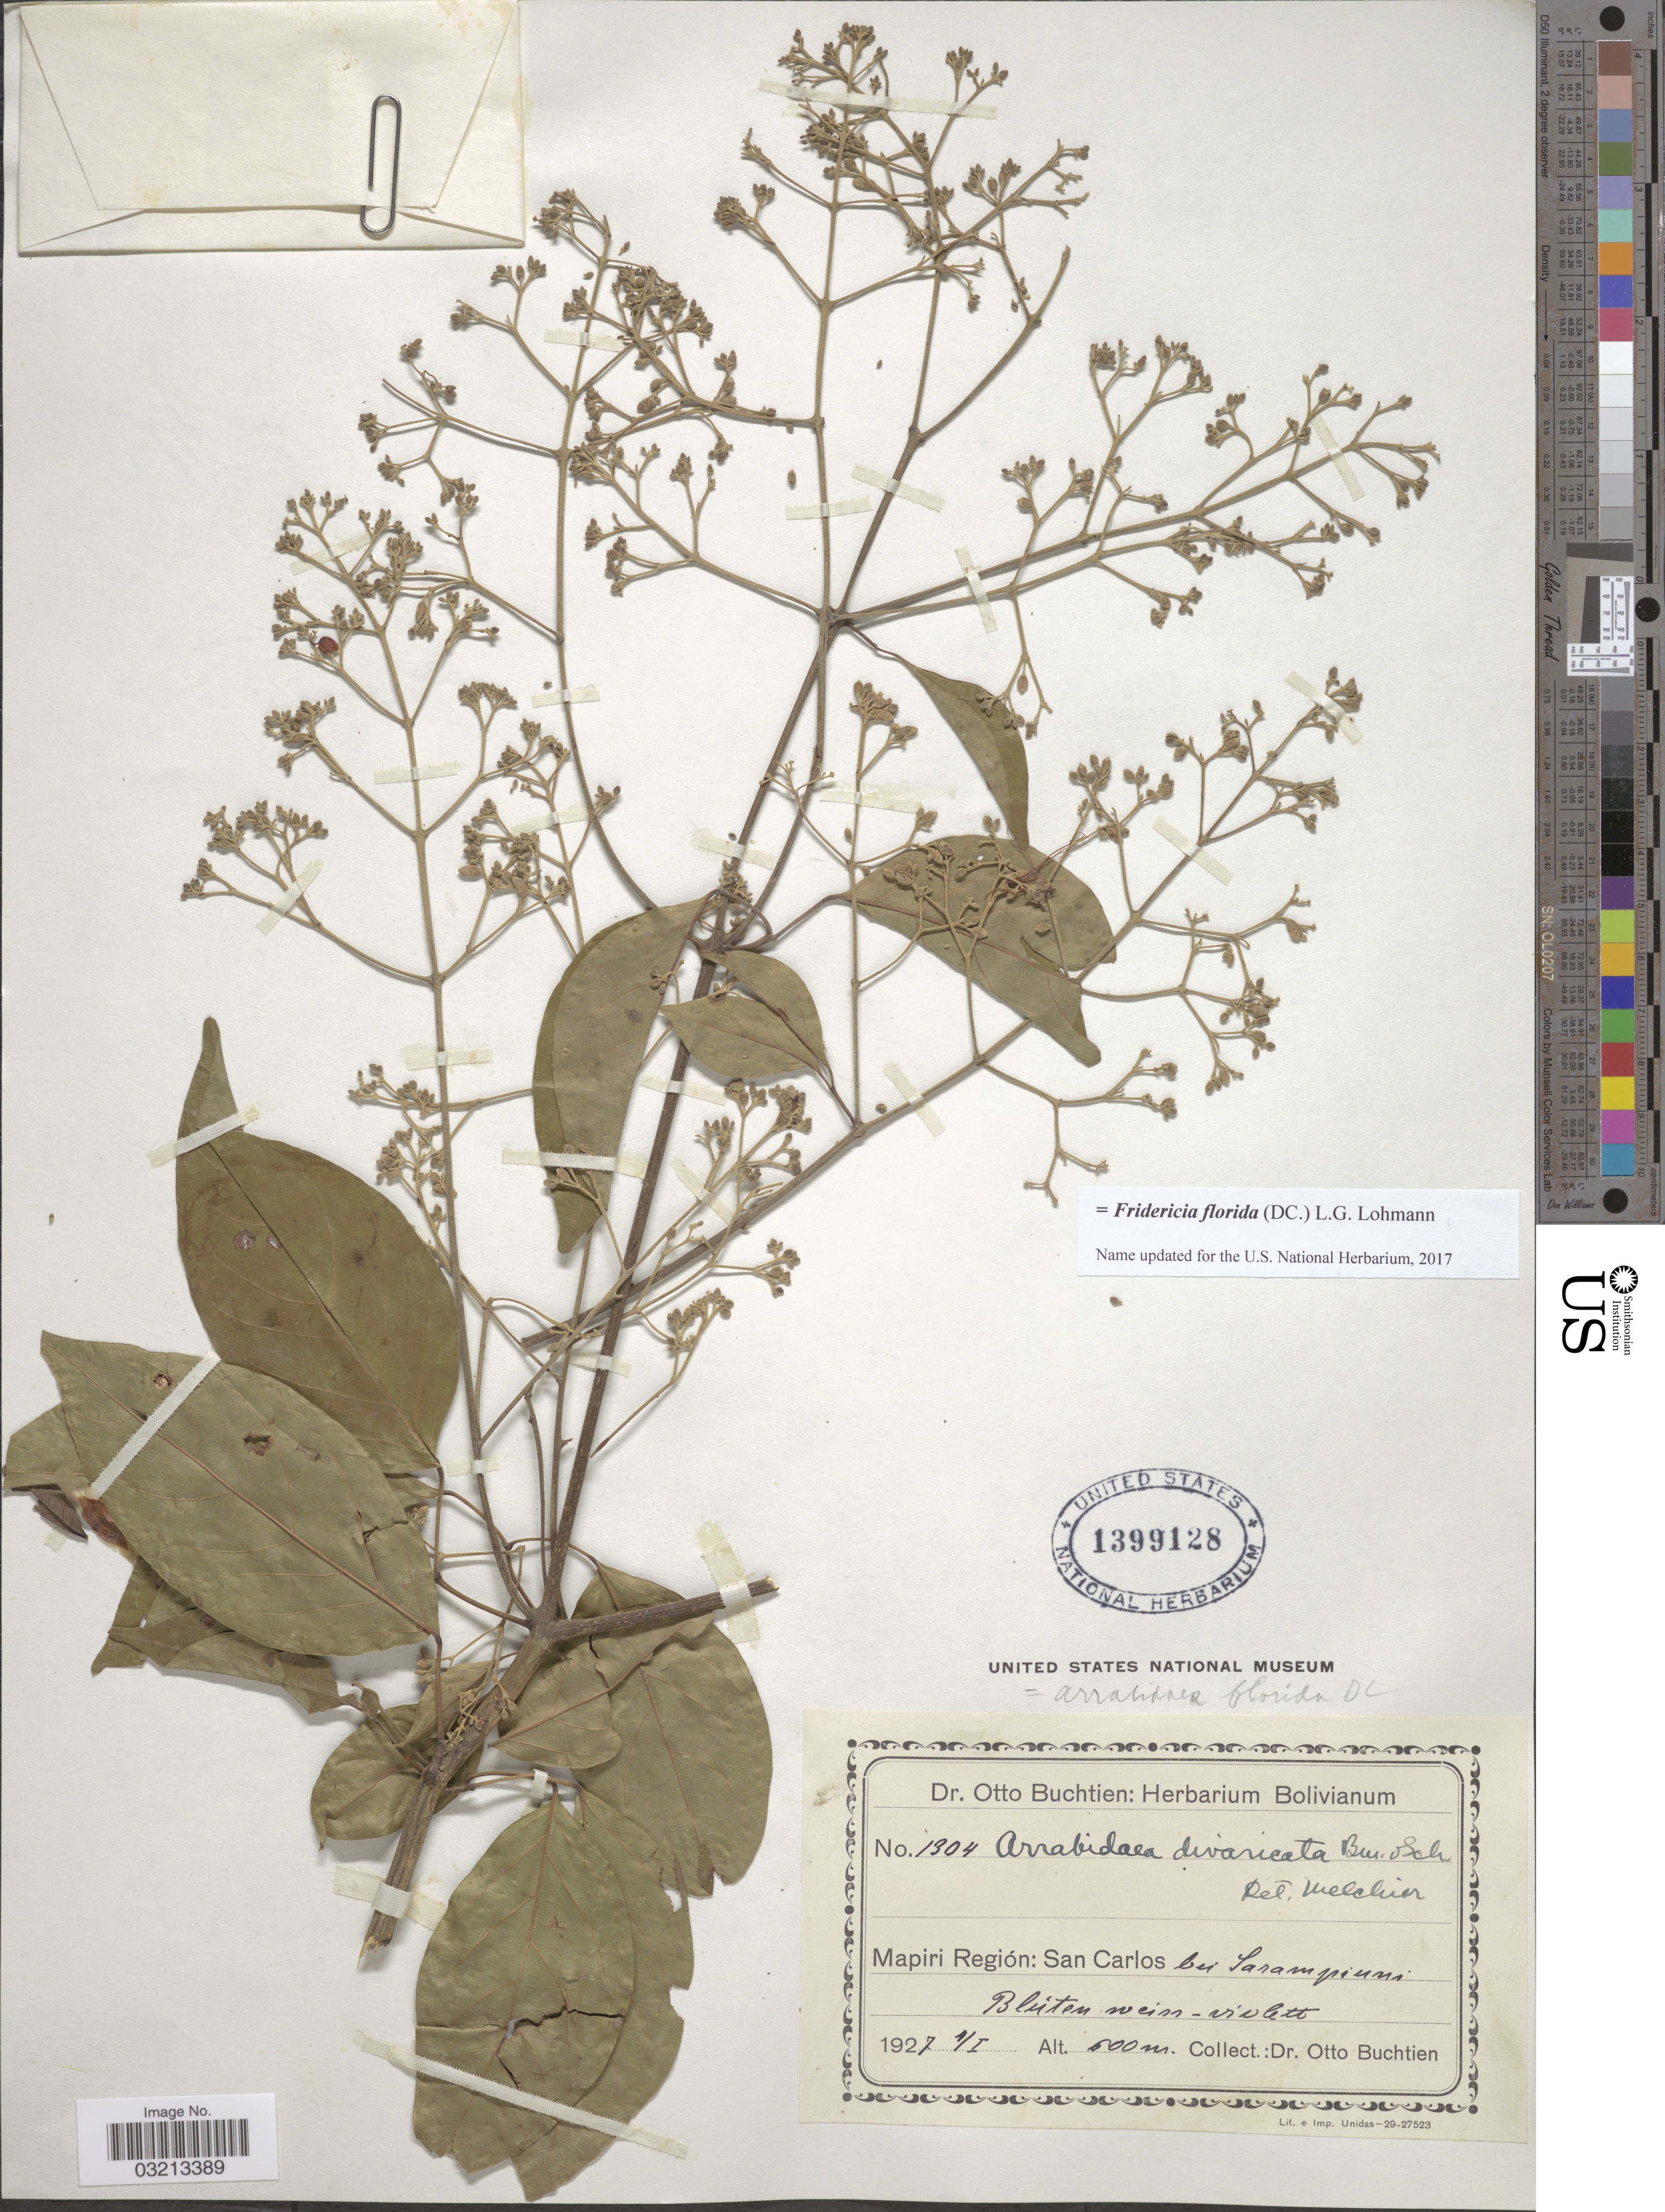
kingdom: Plantae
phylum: Tracheophyta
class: Magnoliopsida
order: Lamiales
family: Bignoniaceae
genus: Fridericia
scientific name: Fridericia florida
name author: (DC.) L.G. Lohmann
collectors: O. Buchtien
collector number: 1304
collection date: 1927-01-04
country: Bolivia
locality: Mapiri Región: San Carlos bei Sarampiuni.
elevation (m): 600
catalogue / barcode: US 1399128